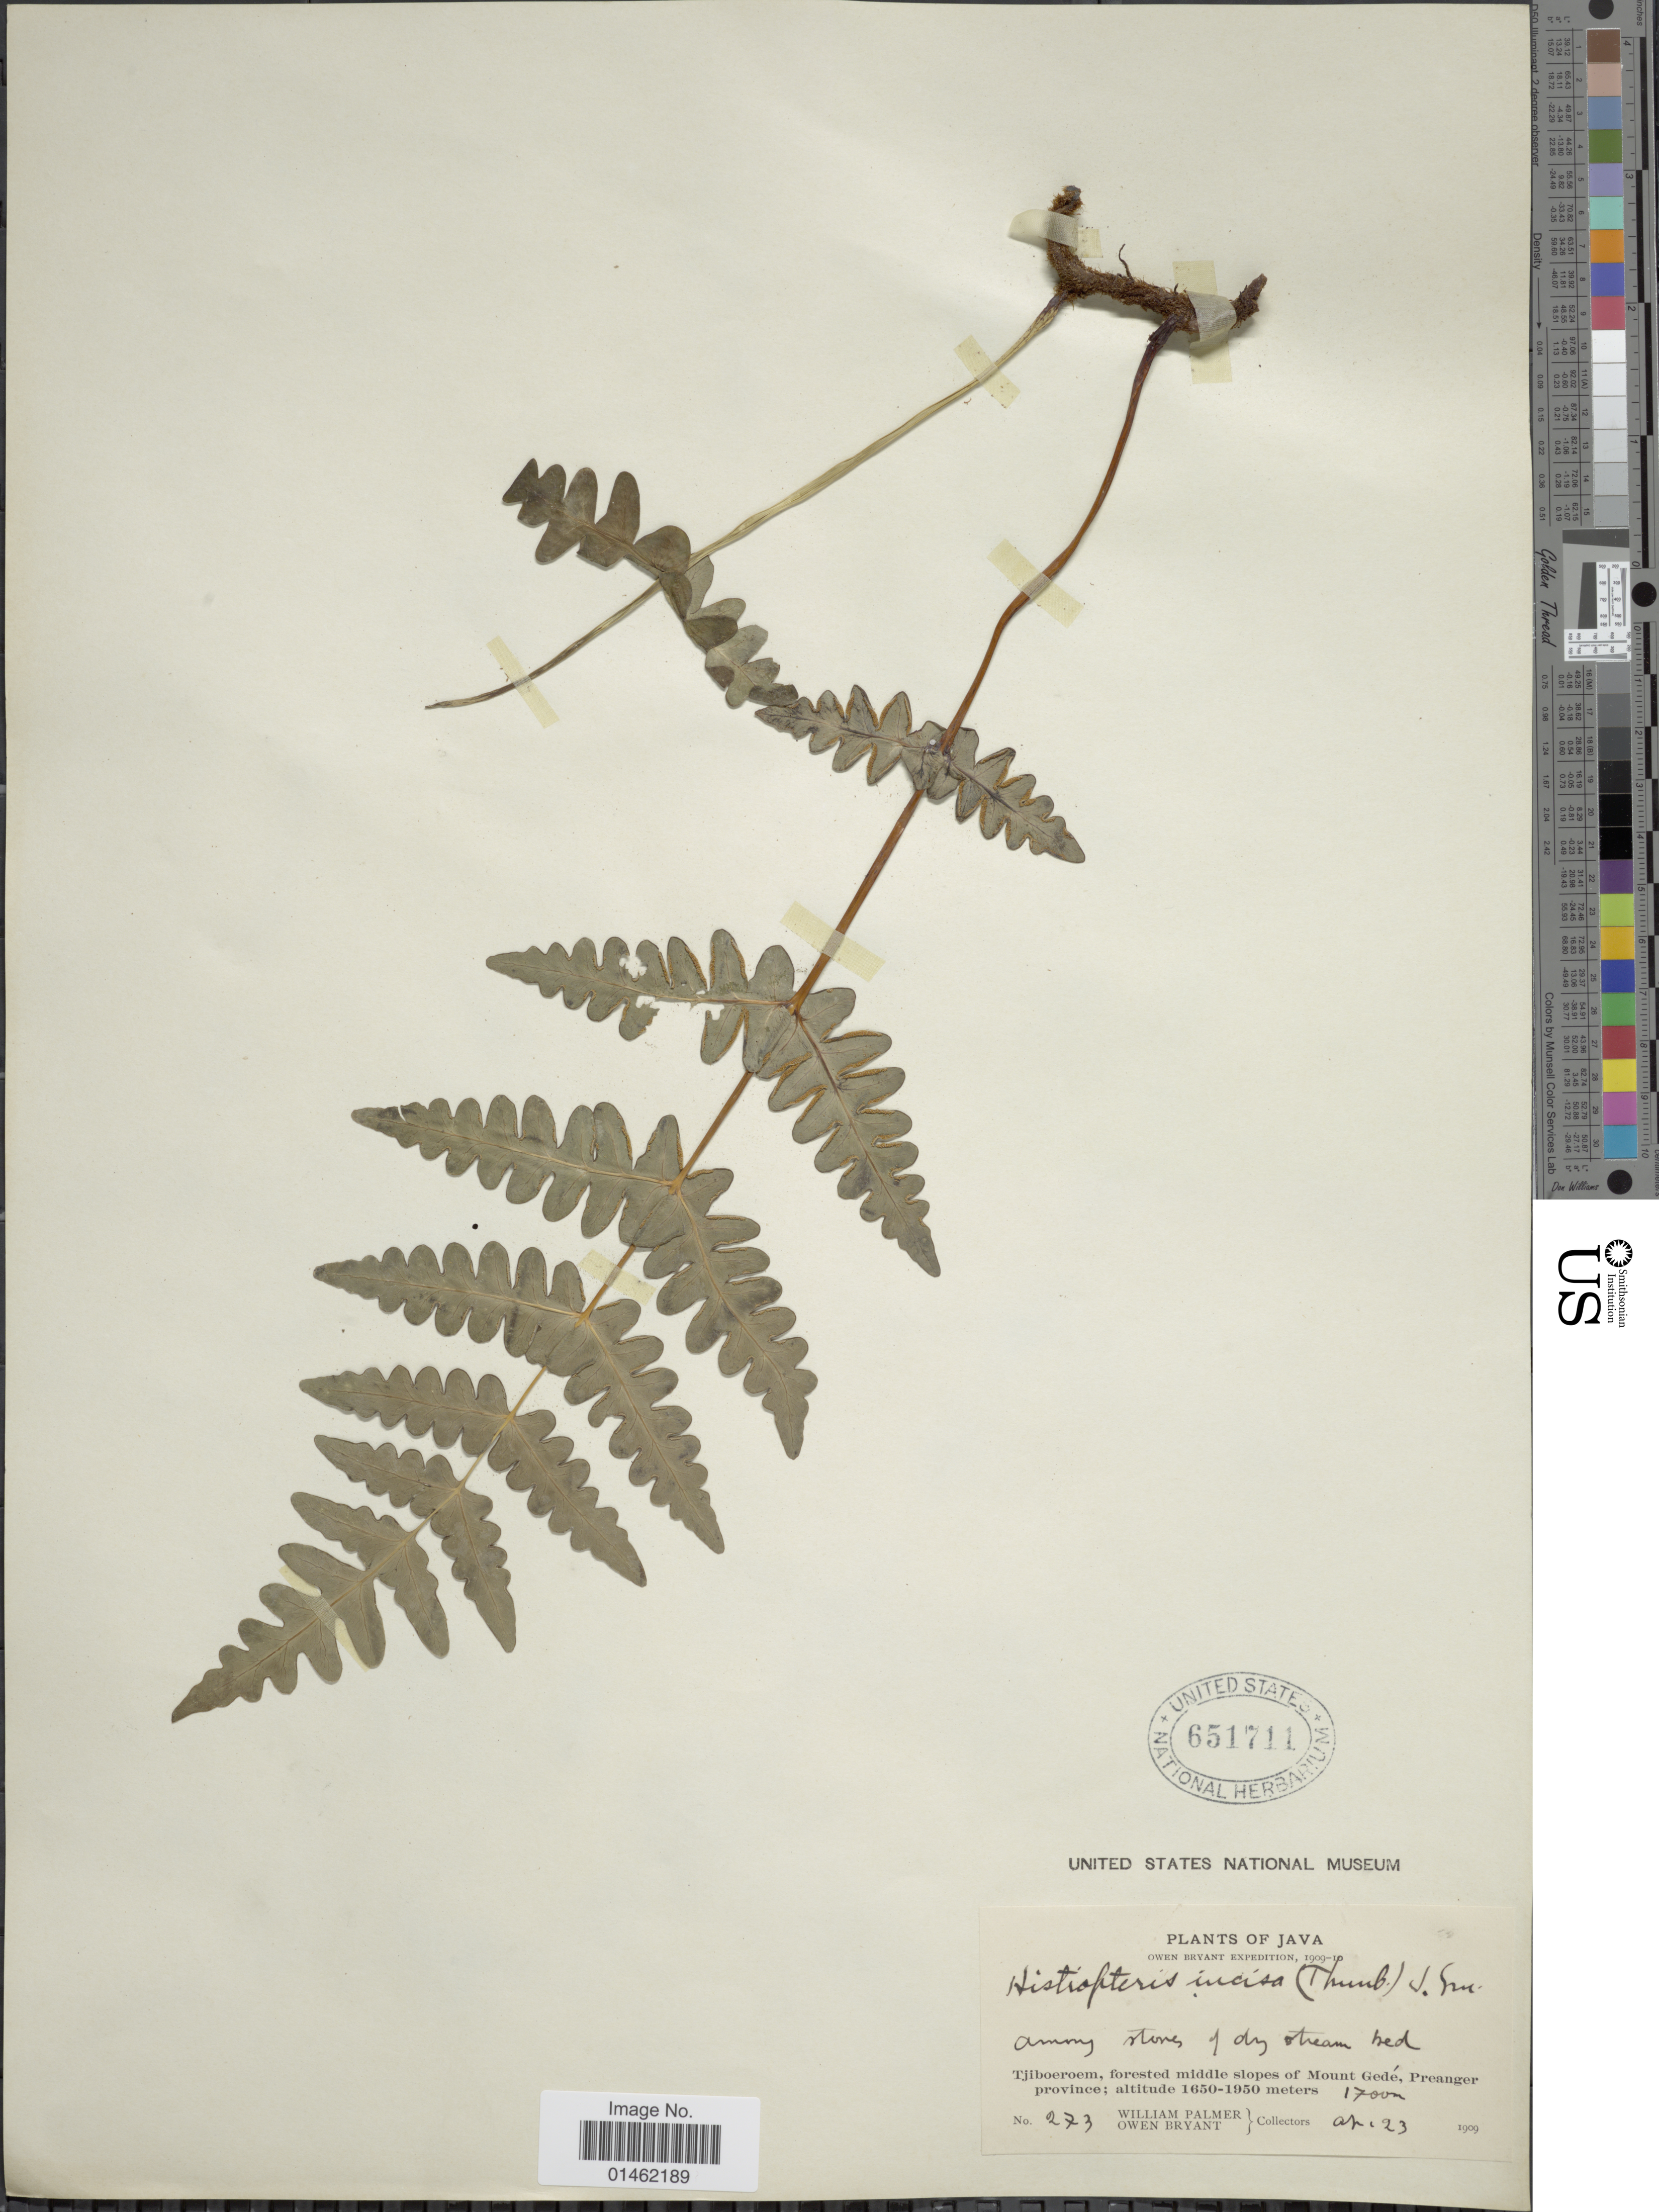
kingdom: Plantae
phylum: Tracheophyta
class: Polypodiopsida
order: Polypodiales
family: Dennstaedtiaceae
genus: Histiopteris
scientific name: Histiopteris incisa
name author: (Thunb.) J. Sm.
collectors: W. Palmer & O. Bryant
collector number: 273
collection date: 1909-04-23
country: Indonesia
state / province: Java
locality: Tjiboeroem, forested middle slopes of Mount Gedé, Preanger province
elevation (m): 1650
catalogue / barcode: US 651711